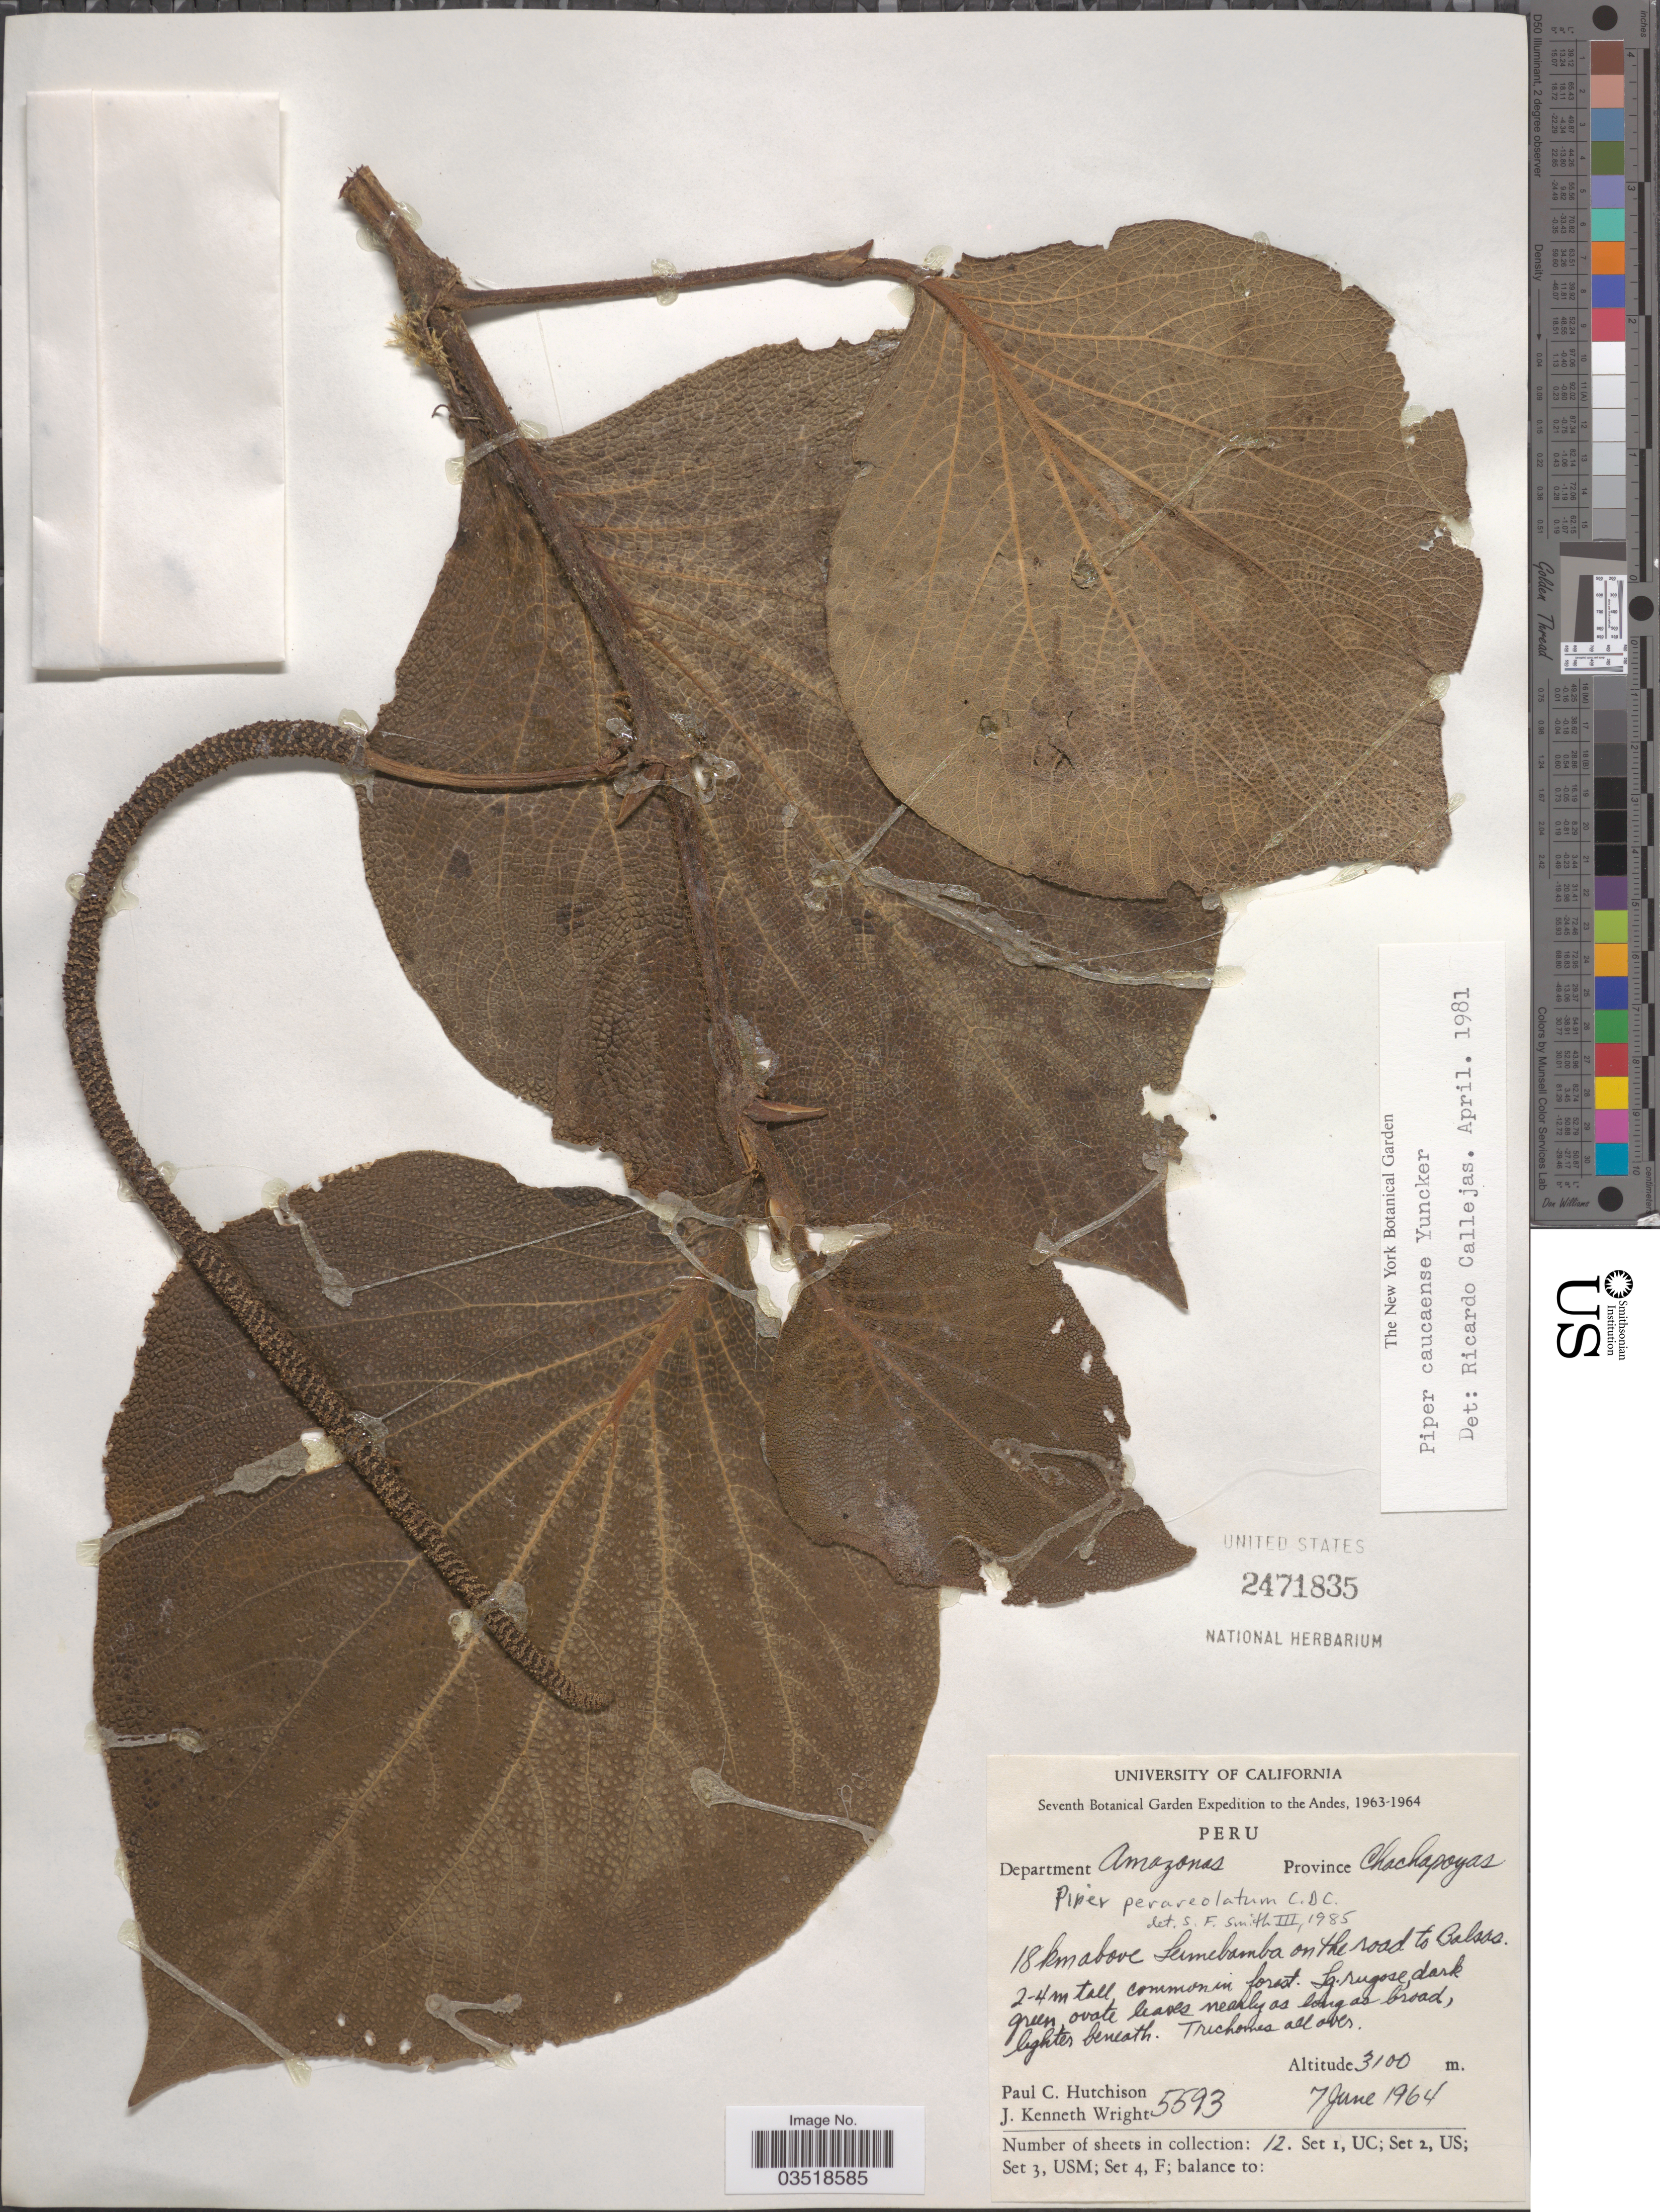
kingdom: Plantae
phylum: Tracheophyta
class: Magnoliopsida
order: Piperales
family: Piperaceae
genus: Piper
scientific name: Piper perareolatum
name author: C. DC.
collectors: P. C. Hutchison & J. K. Wright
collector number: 5593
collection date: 1964-06-07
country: Peru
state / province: Amazonas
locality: The Andes. Department Amazonas. Province Chachapoyas. 18 km above Leimebamba on the road to Balsas.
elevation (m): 3100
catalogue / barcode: US 2471835